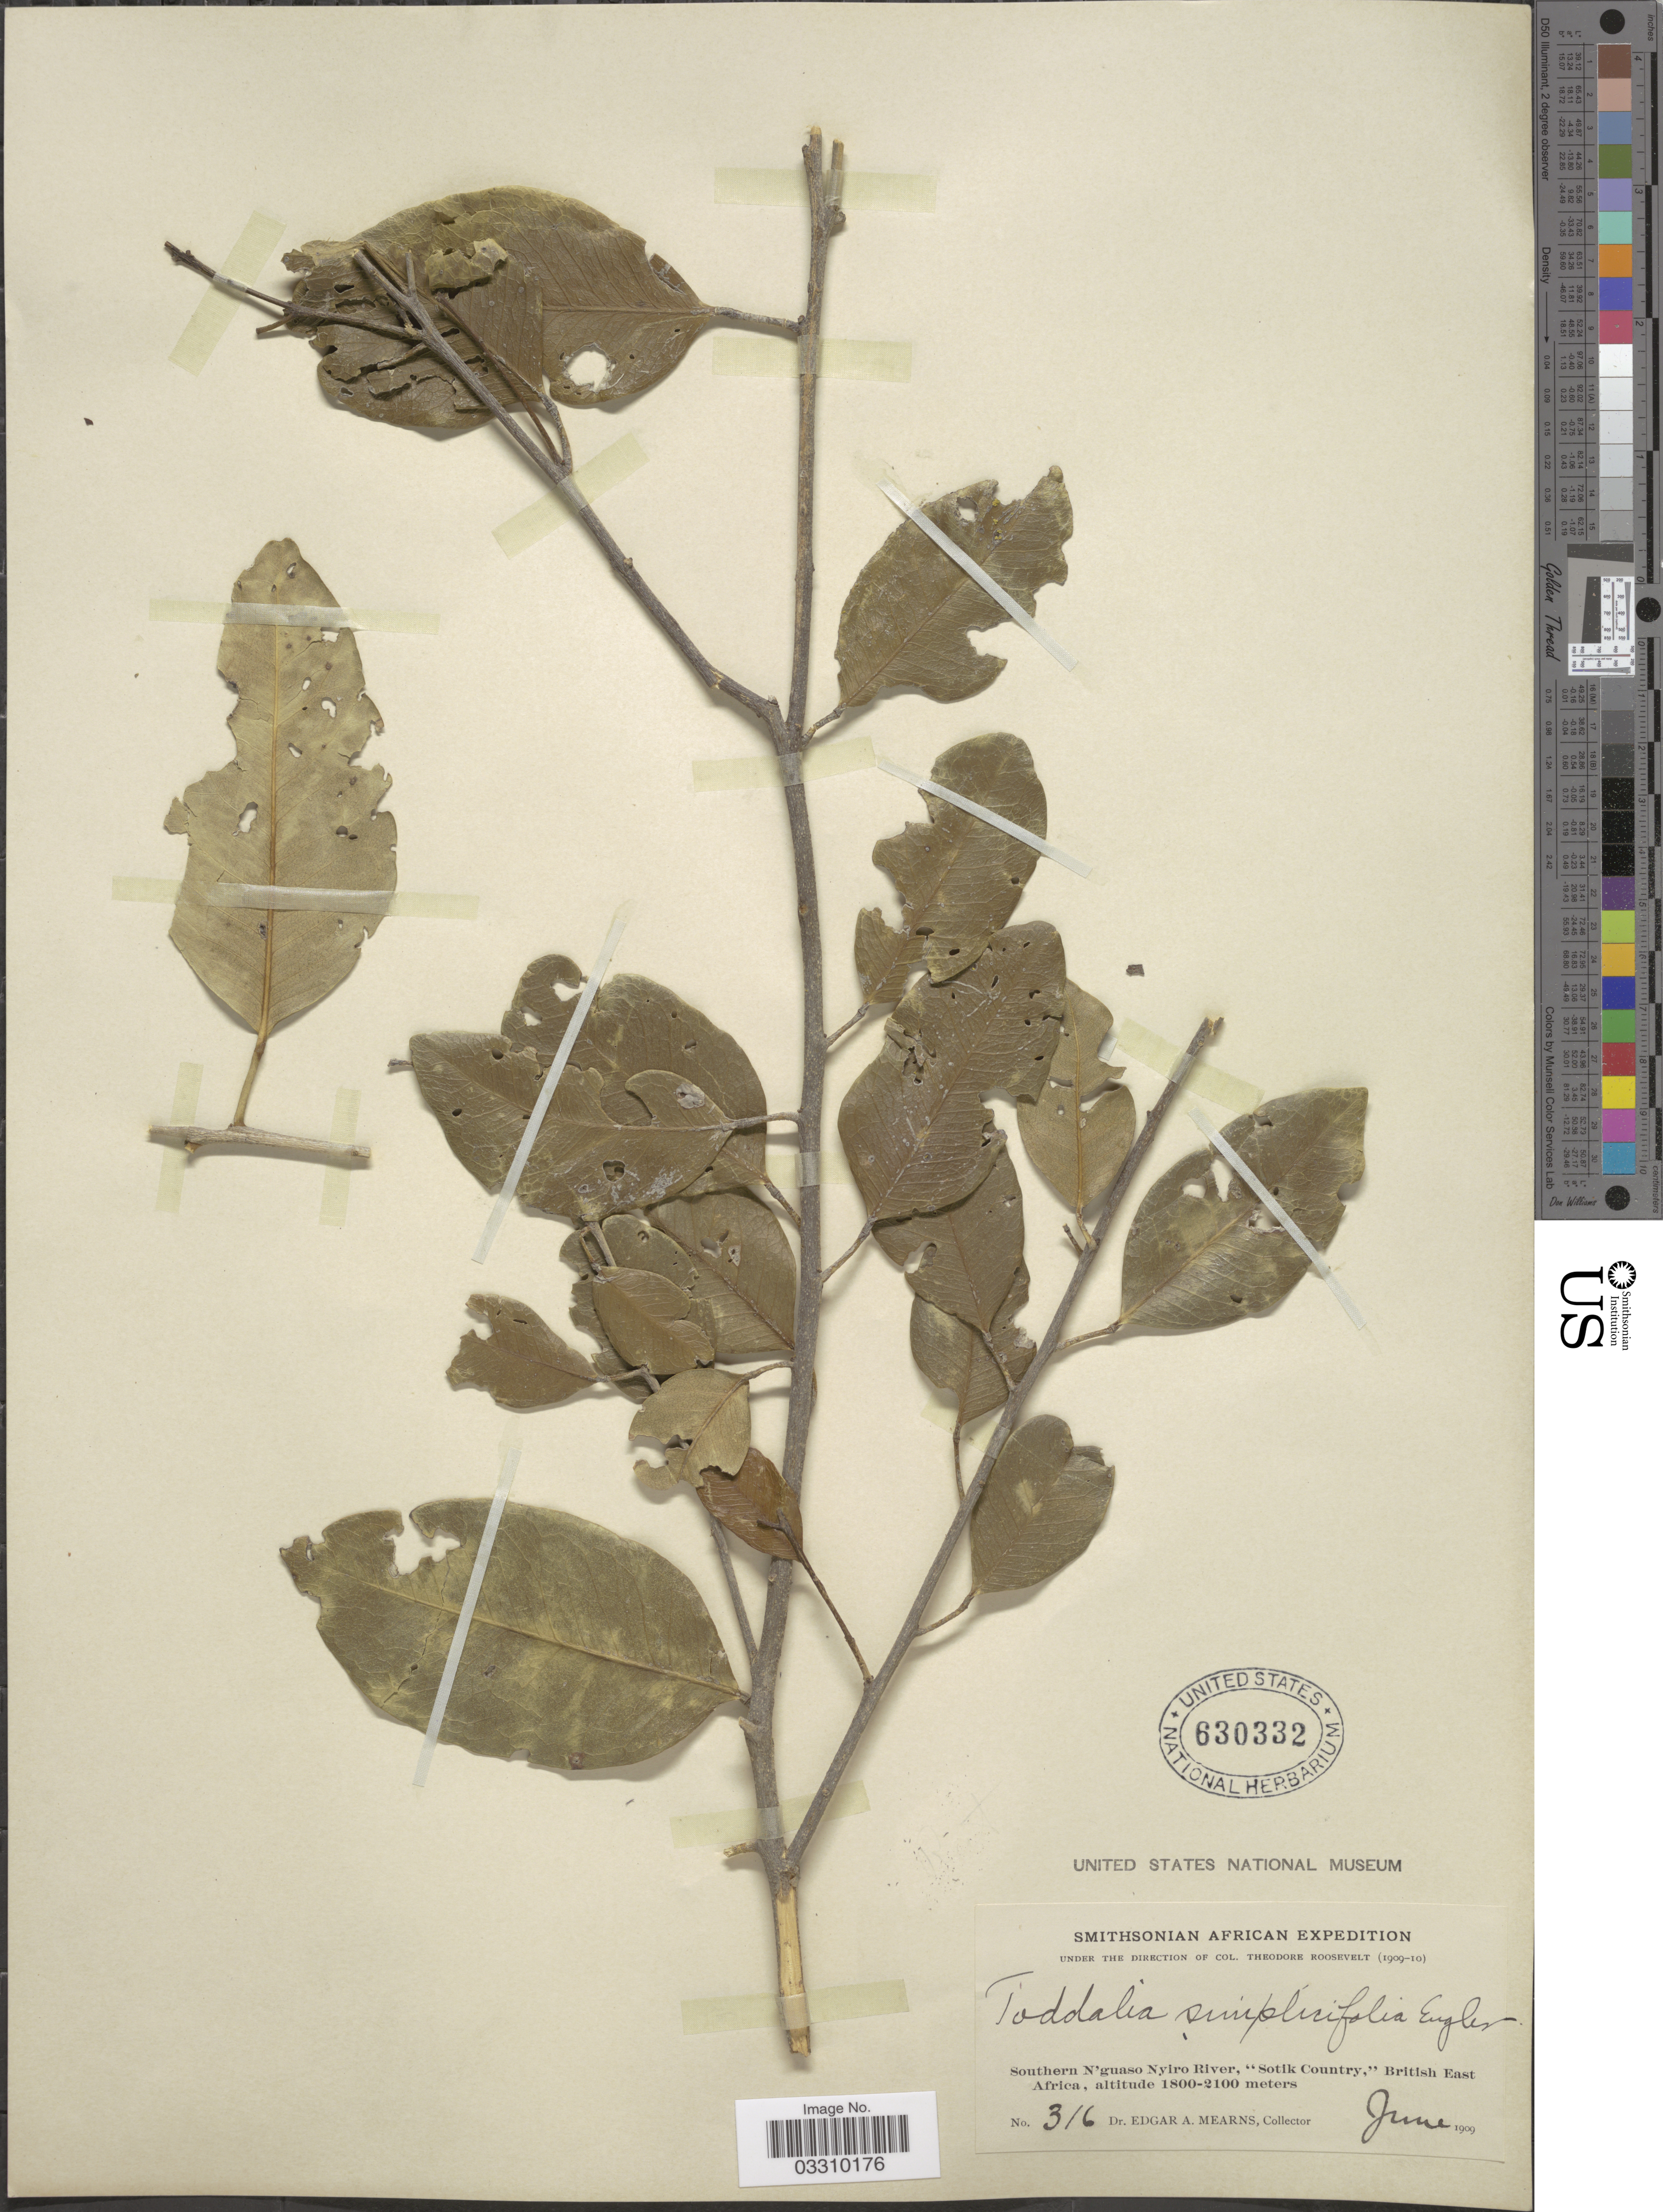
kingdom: Plantae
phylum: Tracheophyta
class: Magnoliopsida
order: Sapindales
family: Rutaceae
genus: Vepris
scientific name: Vepris simplicifolia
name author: (I. Verd.) Mziray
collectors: E. A. Mearns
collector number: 316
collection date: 1909-06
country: Kenya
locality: Southern N'guaso Nyiro River, "Sotik Country", British East Africa.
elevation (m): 1800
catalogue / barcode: US 630332